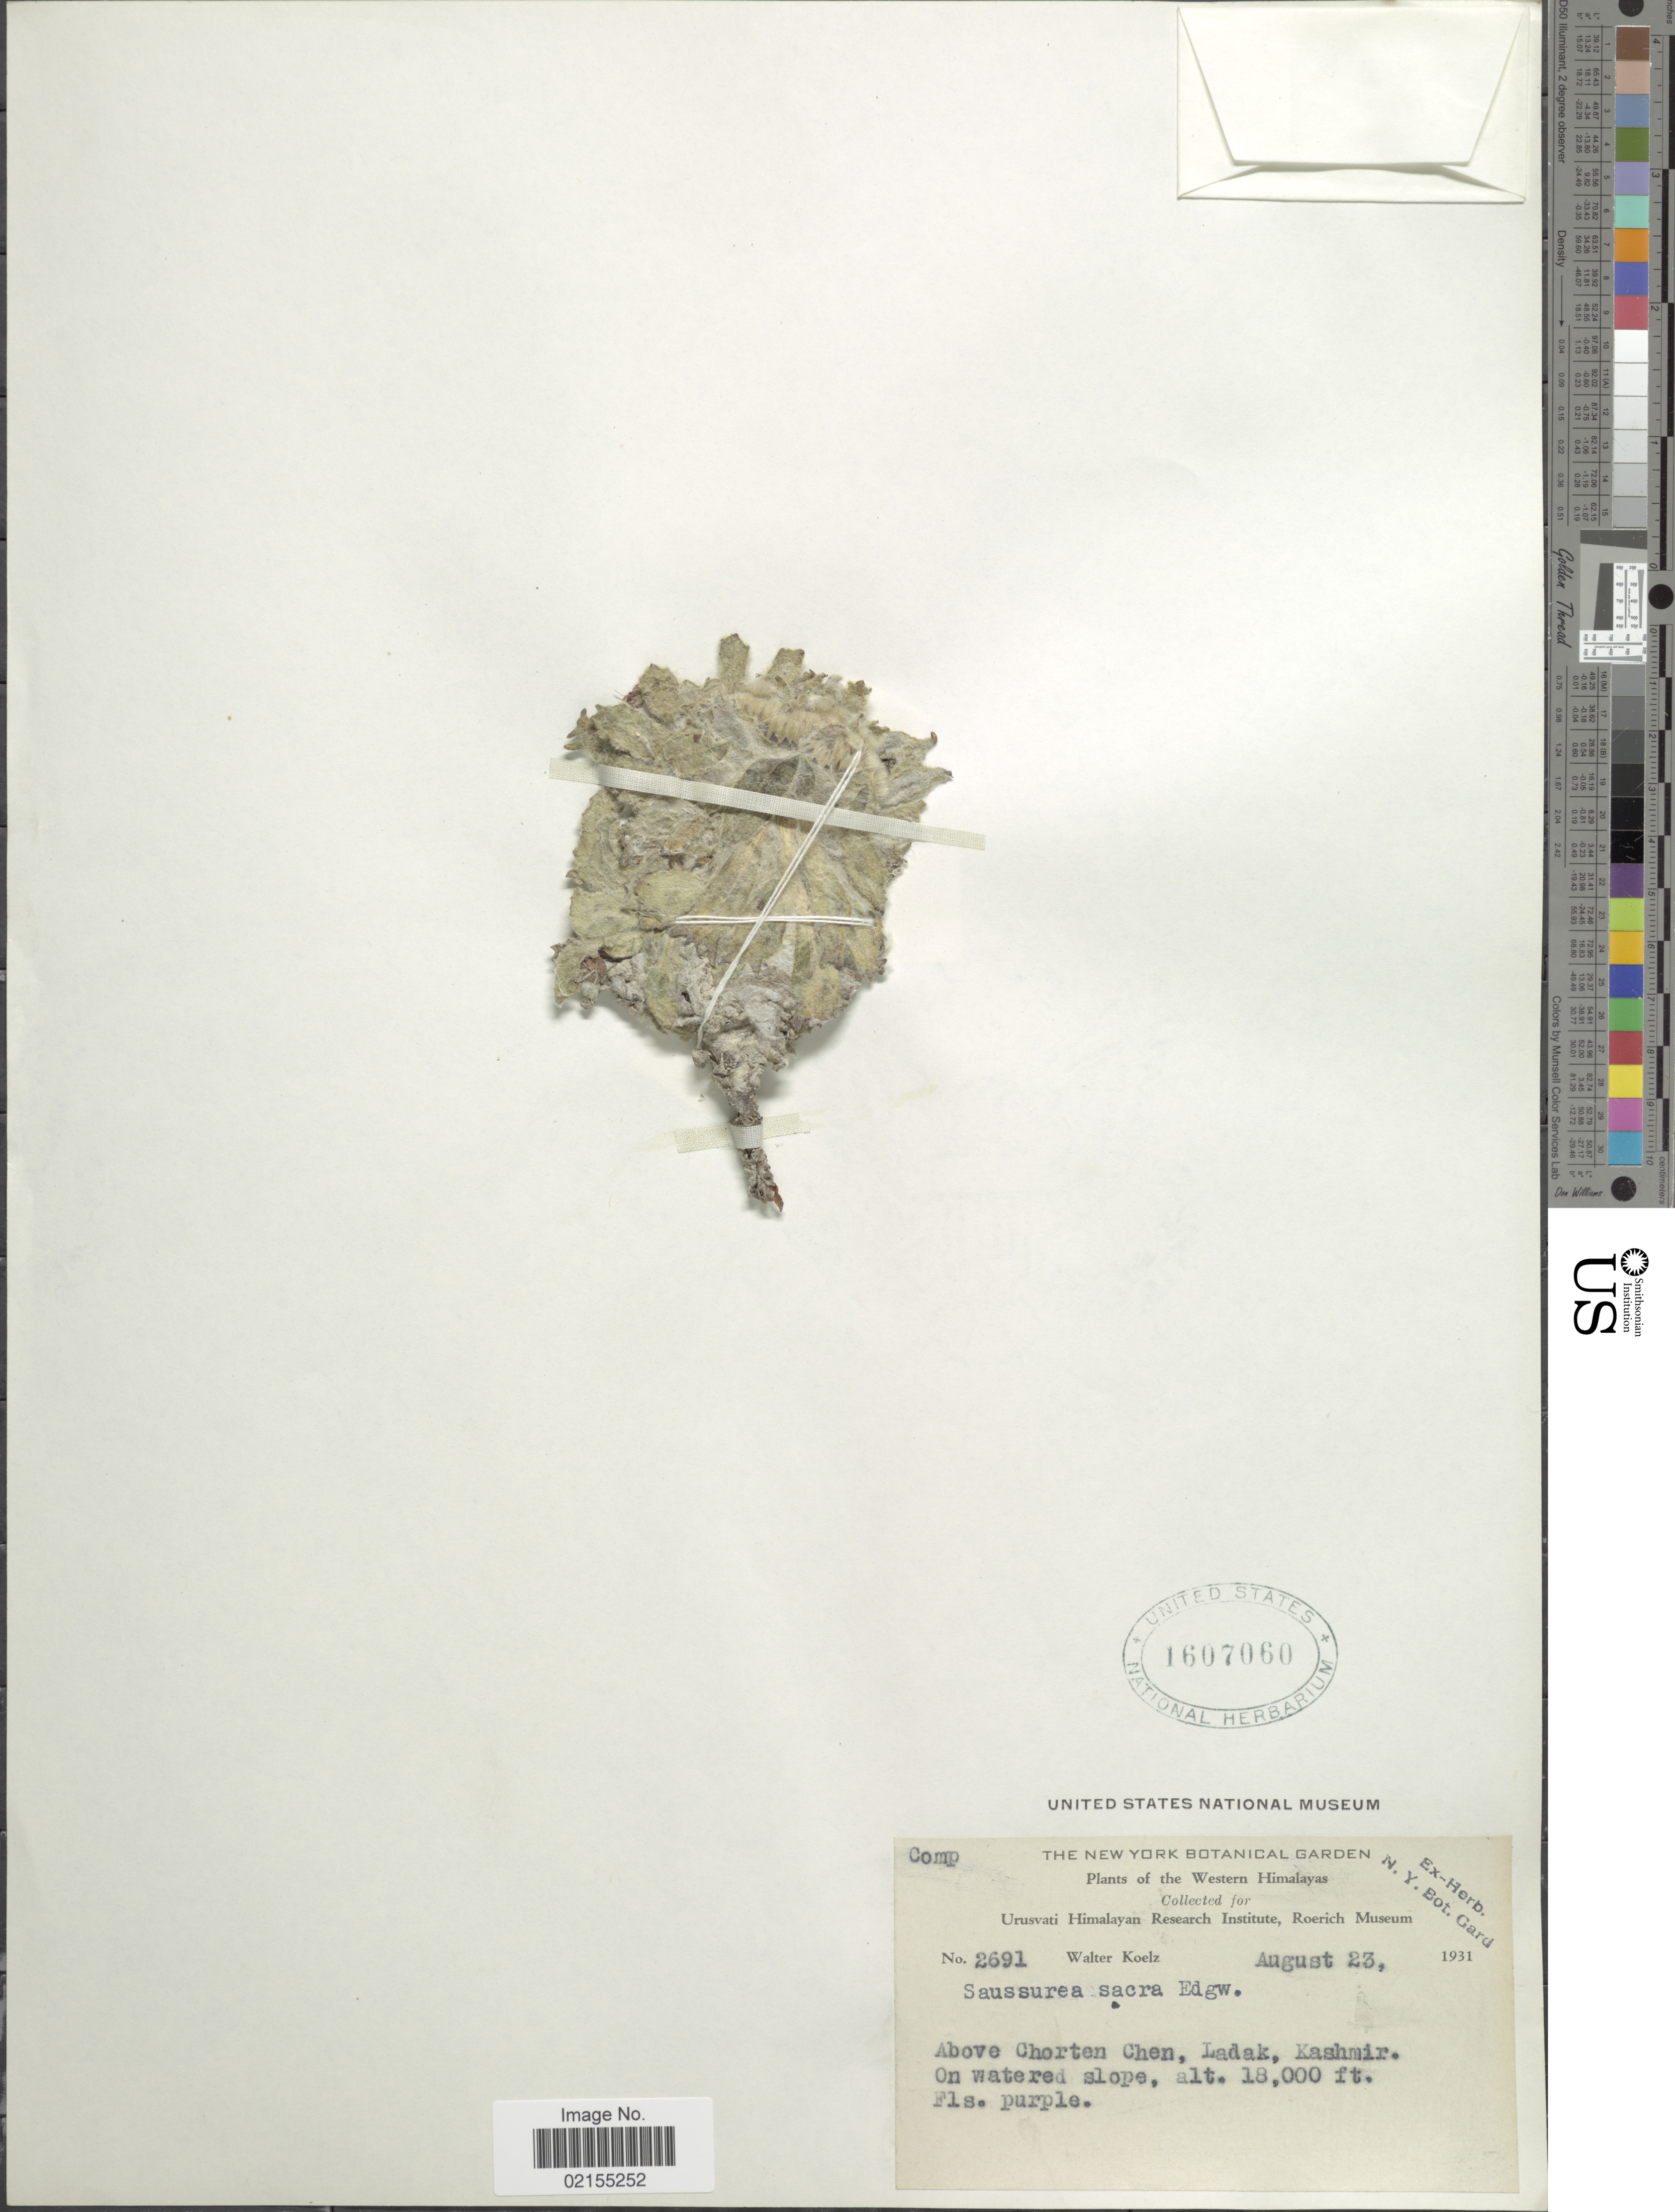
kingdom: Plantae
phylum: Tracheophyta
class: Magnoliopsida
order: Asterales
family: Asteraceae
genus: Saussurea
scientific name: Saussurea medusa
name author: Maxim.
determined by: Chen, Yousheng S.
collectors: W. N. Koelz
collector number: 2691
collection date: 1931-08-23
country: India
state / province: Ladakh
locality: The Western Himalayas, Above Chorten Chen, Ladak, Kashmir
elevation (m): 5486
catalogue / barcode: US 1607060